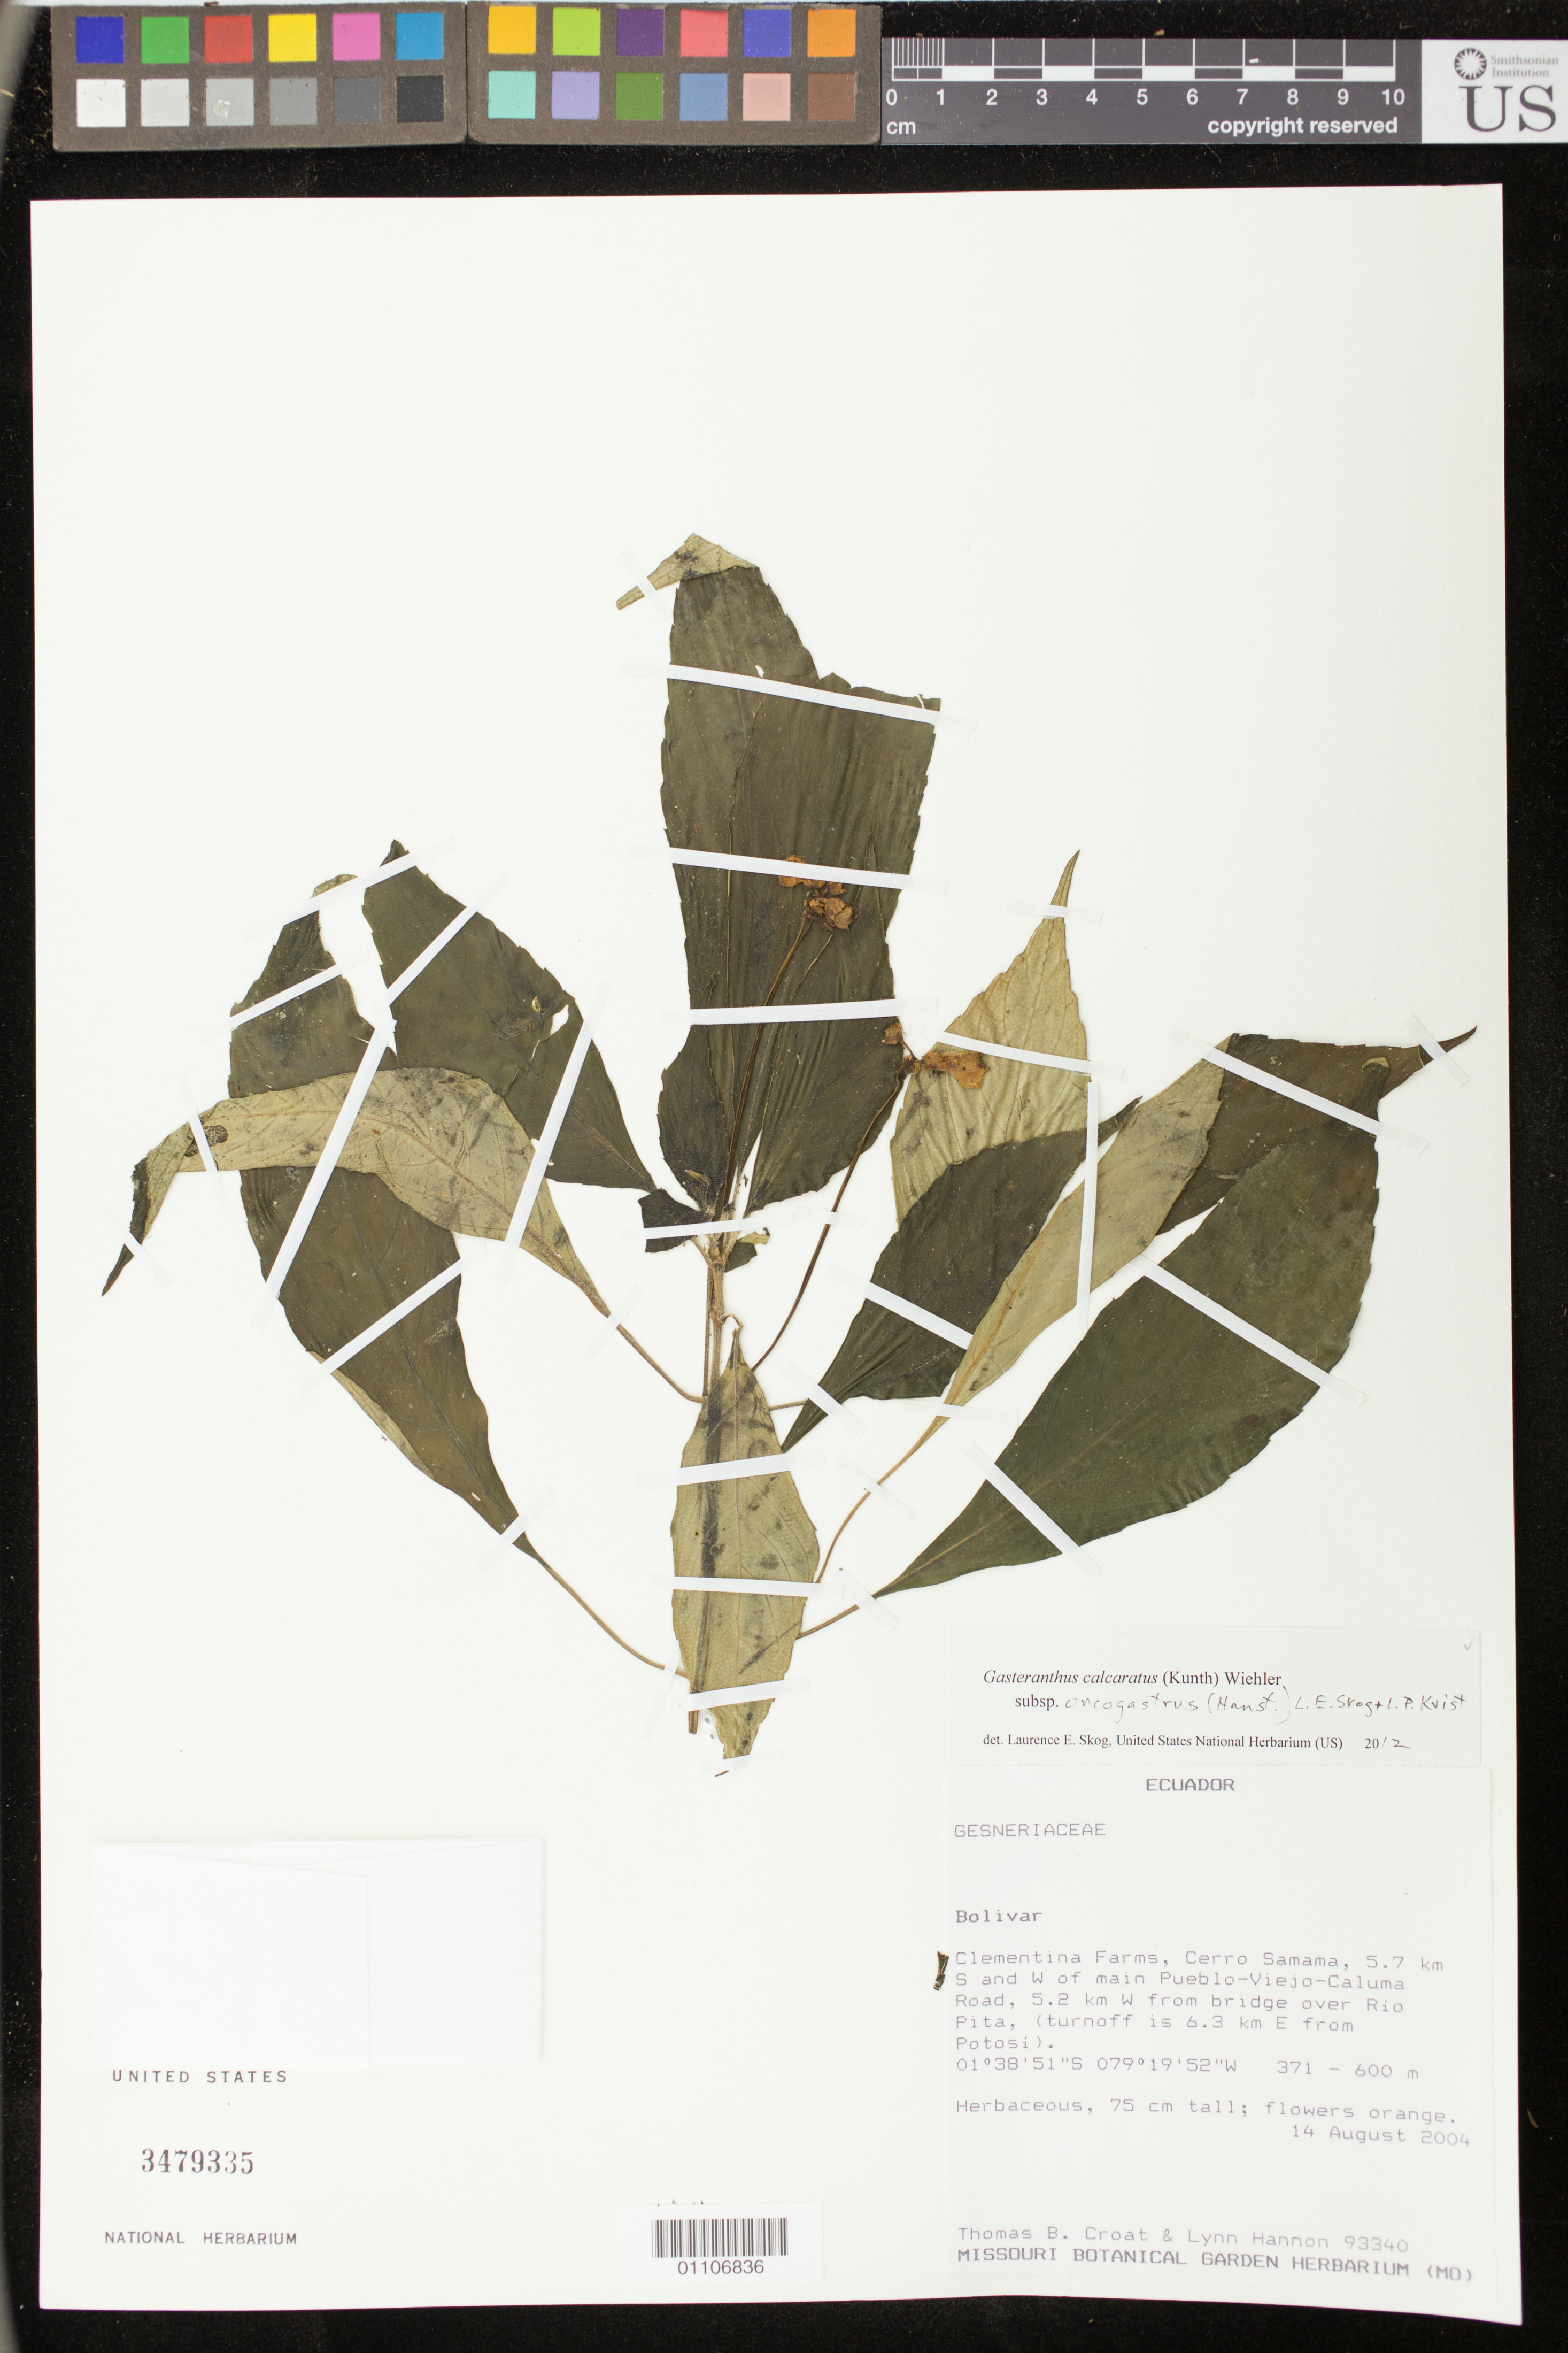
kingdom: Plantae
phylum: Tracheophyta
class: Magnoliopsida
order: Lamiales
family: Gesneriaceae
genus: Sinningia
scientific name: Sinningia incarnata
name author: (Aubl.) D.L. Denham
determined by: Skog, Laurence E.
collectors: T. B. Croat & L. Hannon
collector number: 93340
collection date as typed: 14 Aug 2004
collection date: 2004-08-14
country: Ecuador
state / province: Bolivar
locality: Clementina Farms, Cerro Samama, 5.7 km S and W of main Pueblo-Viejo-Caluma Road, 5.2 km W from bridge over Río Pita, (turnoff is 6.3 km E from Potosi).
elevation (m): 371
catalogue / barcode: US 3479335